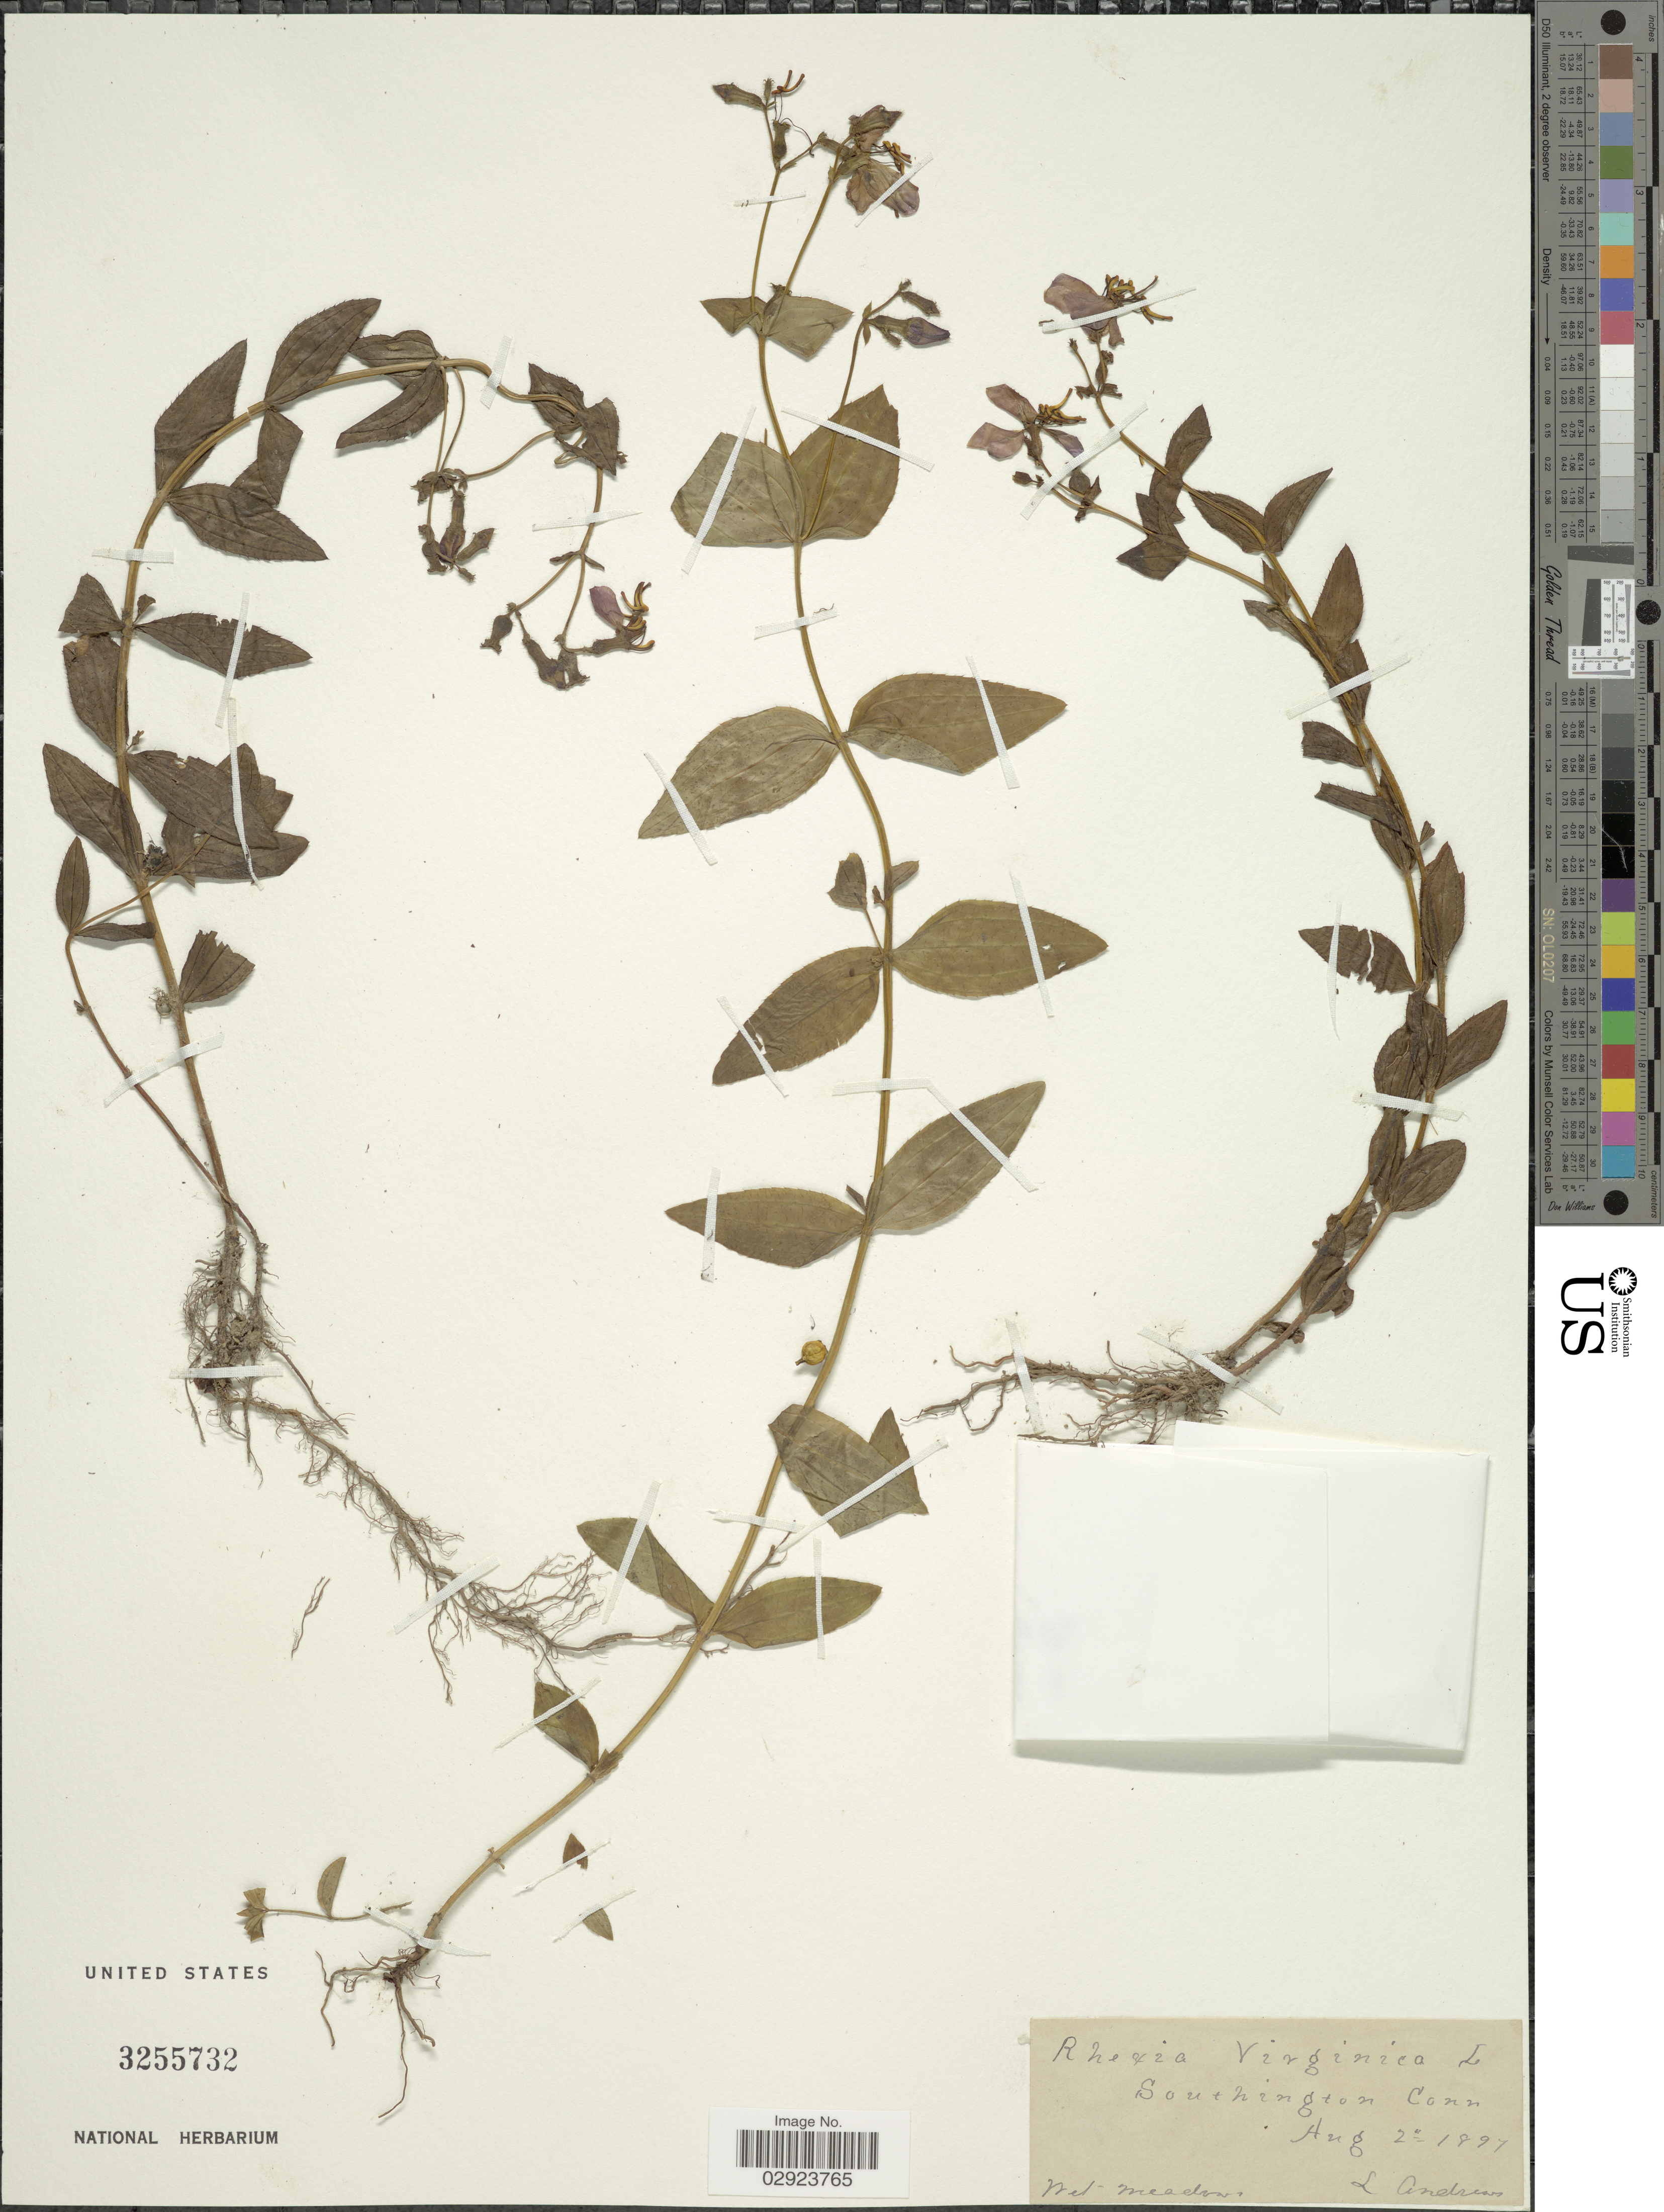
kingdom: Plantae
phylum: Tracheophyta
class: Magnoliopsida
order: Myrtales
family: Melastomataceae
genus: Rhexia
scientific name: Rhexia virginica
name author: L.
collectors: L. Andrews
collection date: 1897-08-02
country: United States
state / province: Connecticut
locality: Southington Conn.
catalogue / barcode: US 3255732